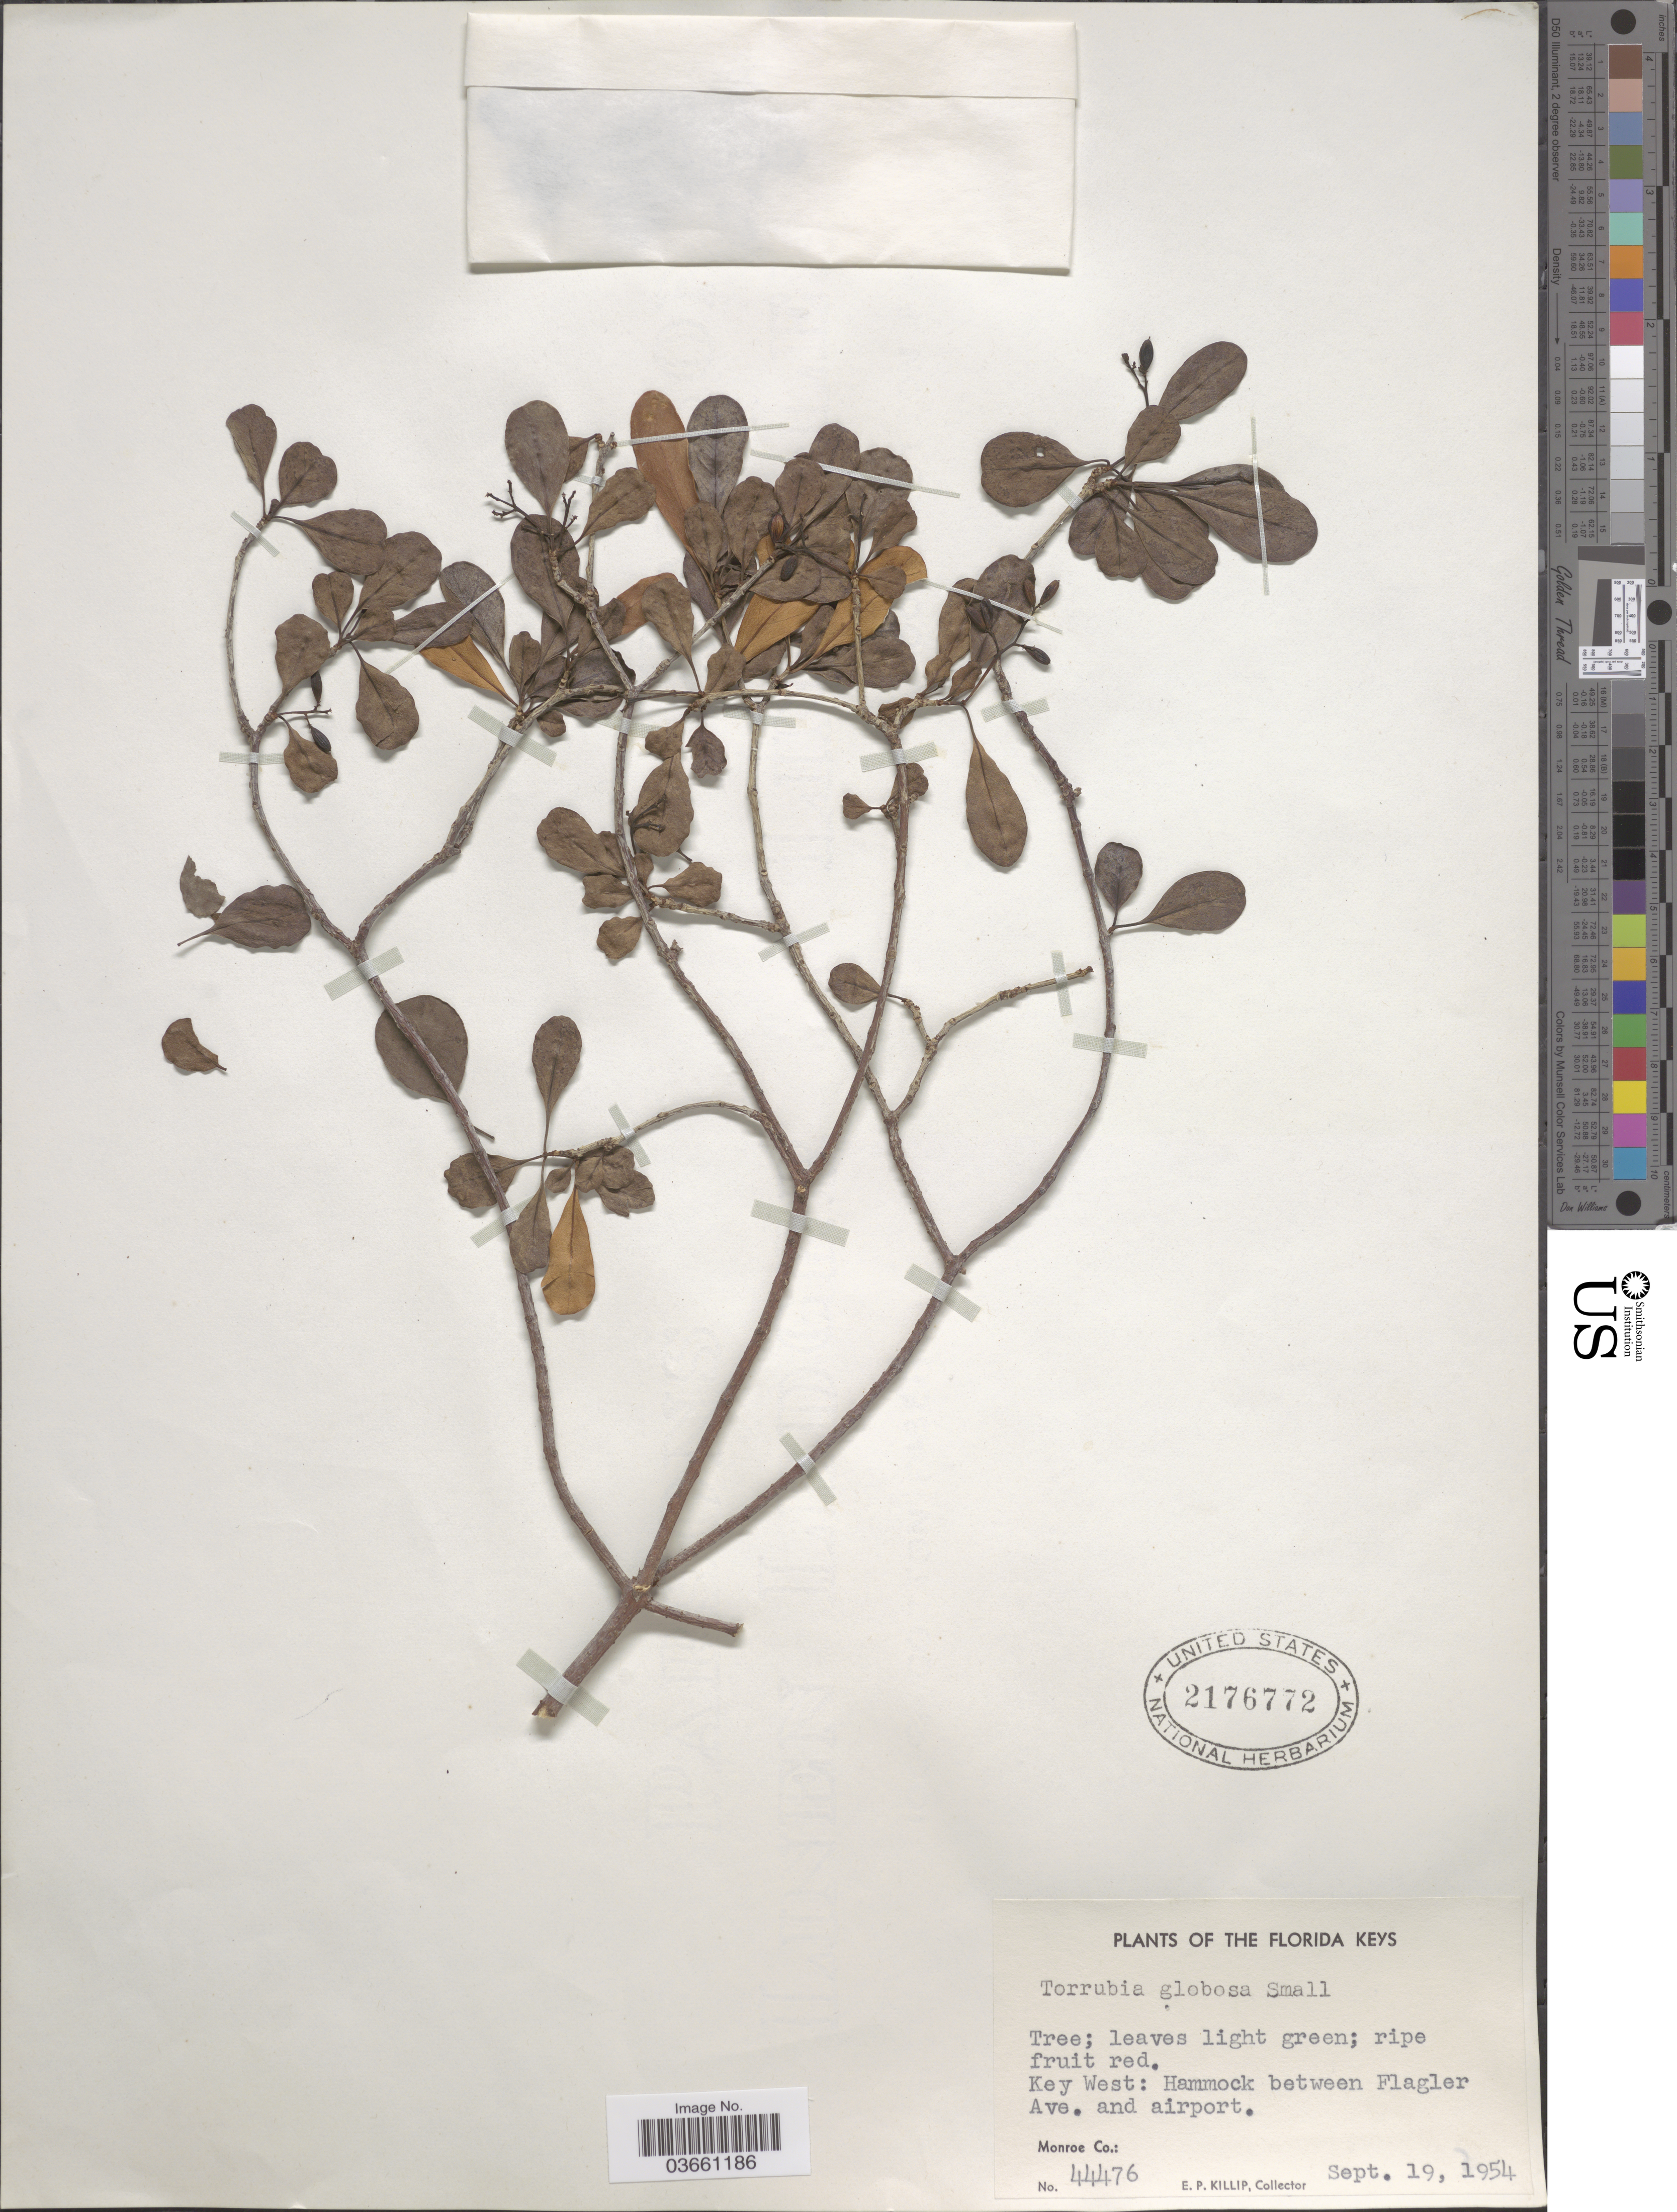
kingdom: Plantae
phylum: Tracheophyta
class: Magnoliopsida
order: Caryophyllales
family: Nyctaginaceae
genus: Guapira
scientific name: Guapira discolor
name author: (Spreng.) Little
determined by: Strong, Mark T., (BOT), Smithsonian Institution - National Museum of Natural History (UNITED STATES)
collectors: E. P. Killip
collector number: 44476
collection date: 1954-09-19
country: United States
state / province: Florida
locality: Florida Keys. Key West: Hammock between Flagler Ave. and airport. Monroe Co.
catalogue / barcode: US 2176772